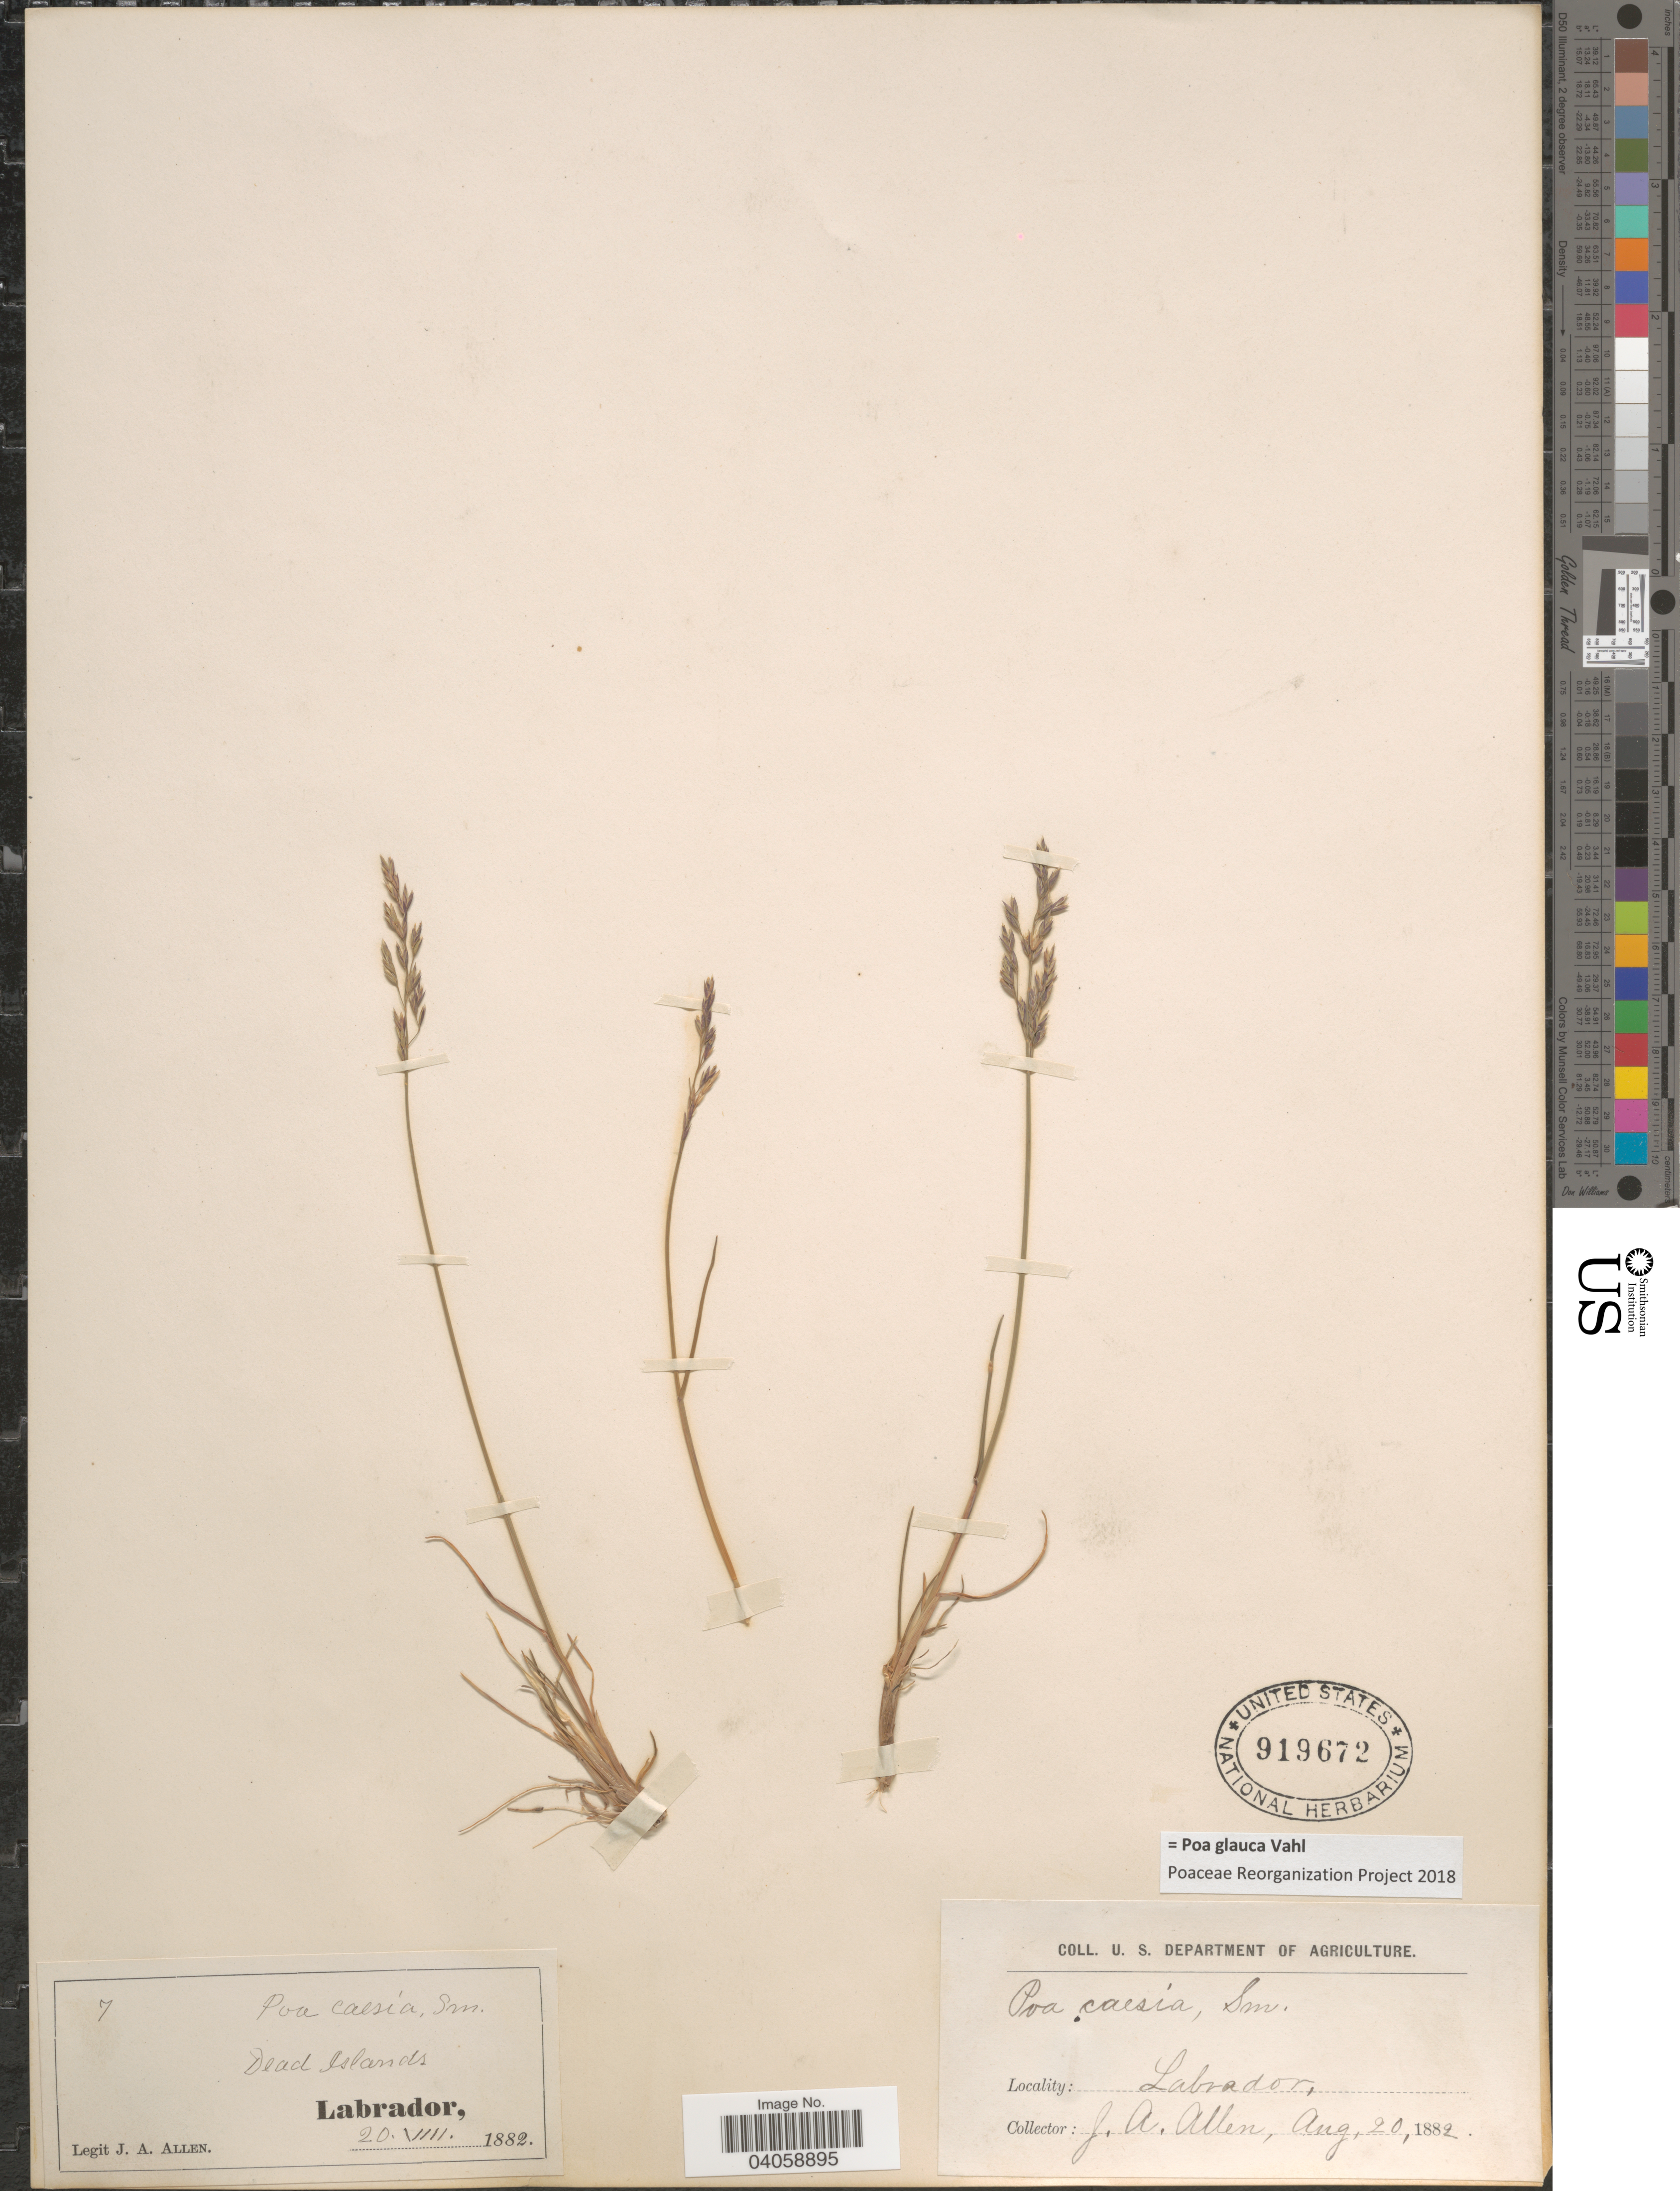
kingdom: Plantae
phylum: Tracheophyta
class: Liliopsida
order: Poales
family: Poaceae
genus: Poa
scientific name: Poa glauca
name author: Vahl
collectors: J. Allen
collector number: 7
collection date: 1882-08-20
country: Canada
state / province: Newfoundland and Labrador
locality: Dead Islands. Labrador.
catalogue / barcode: US 919672